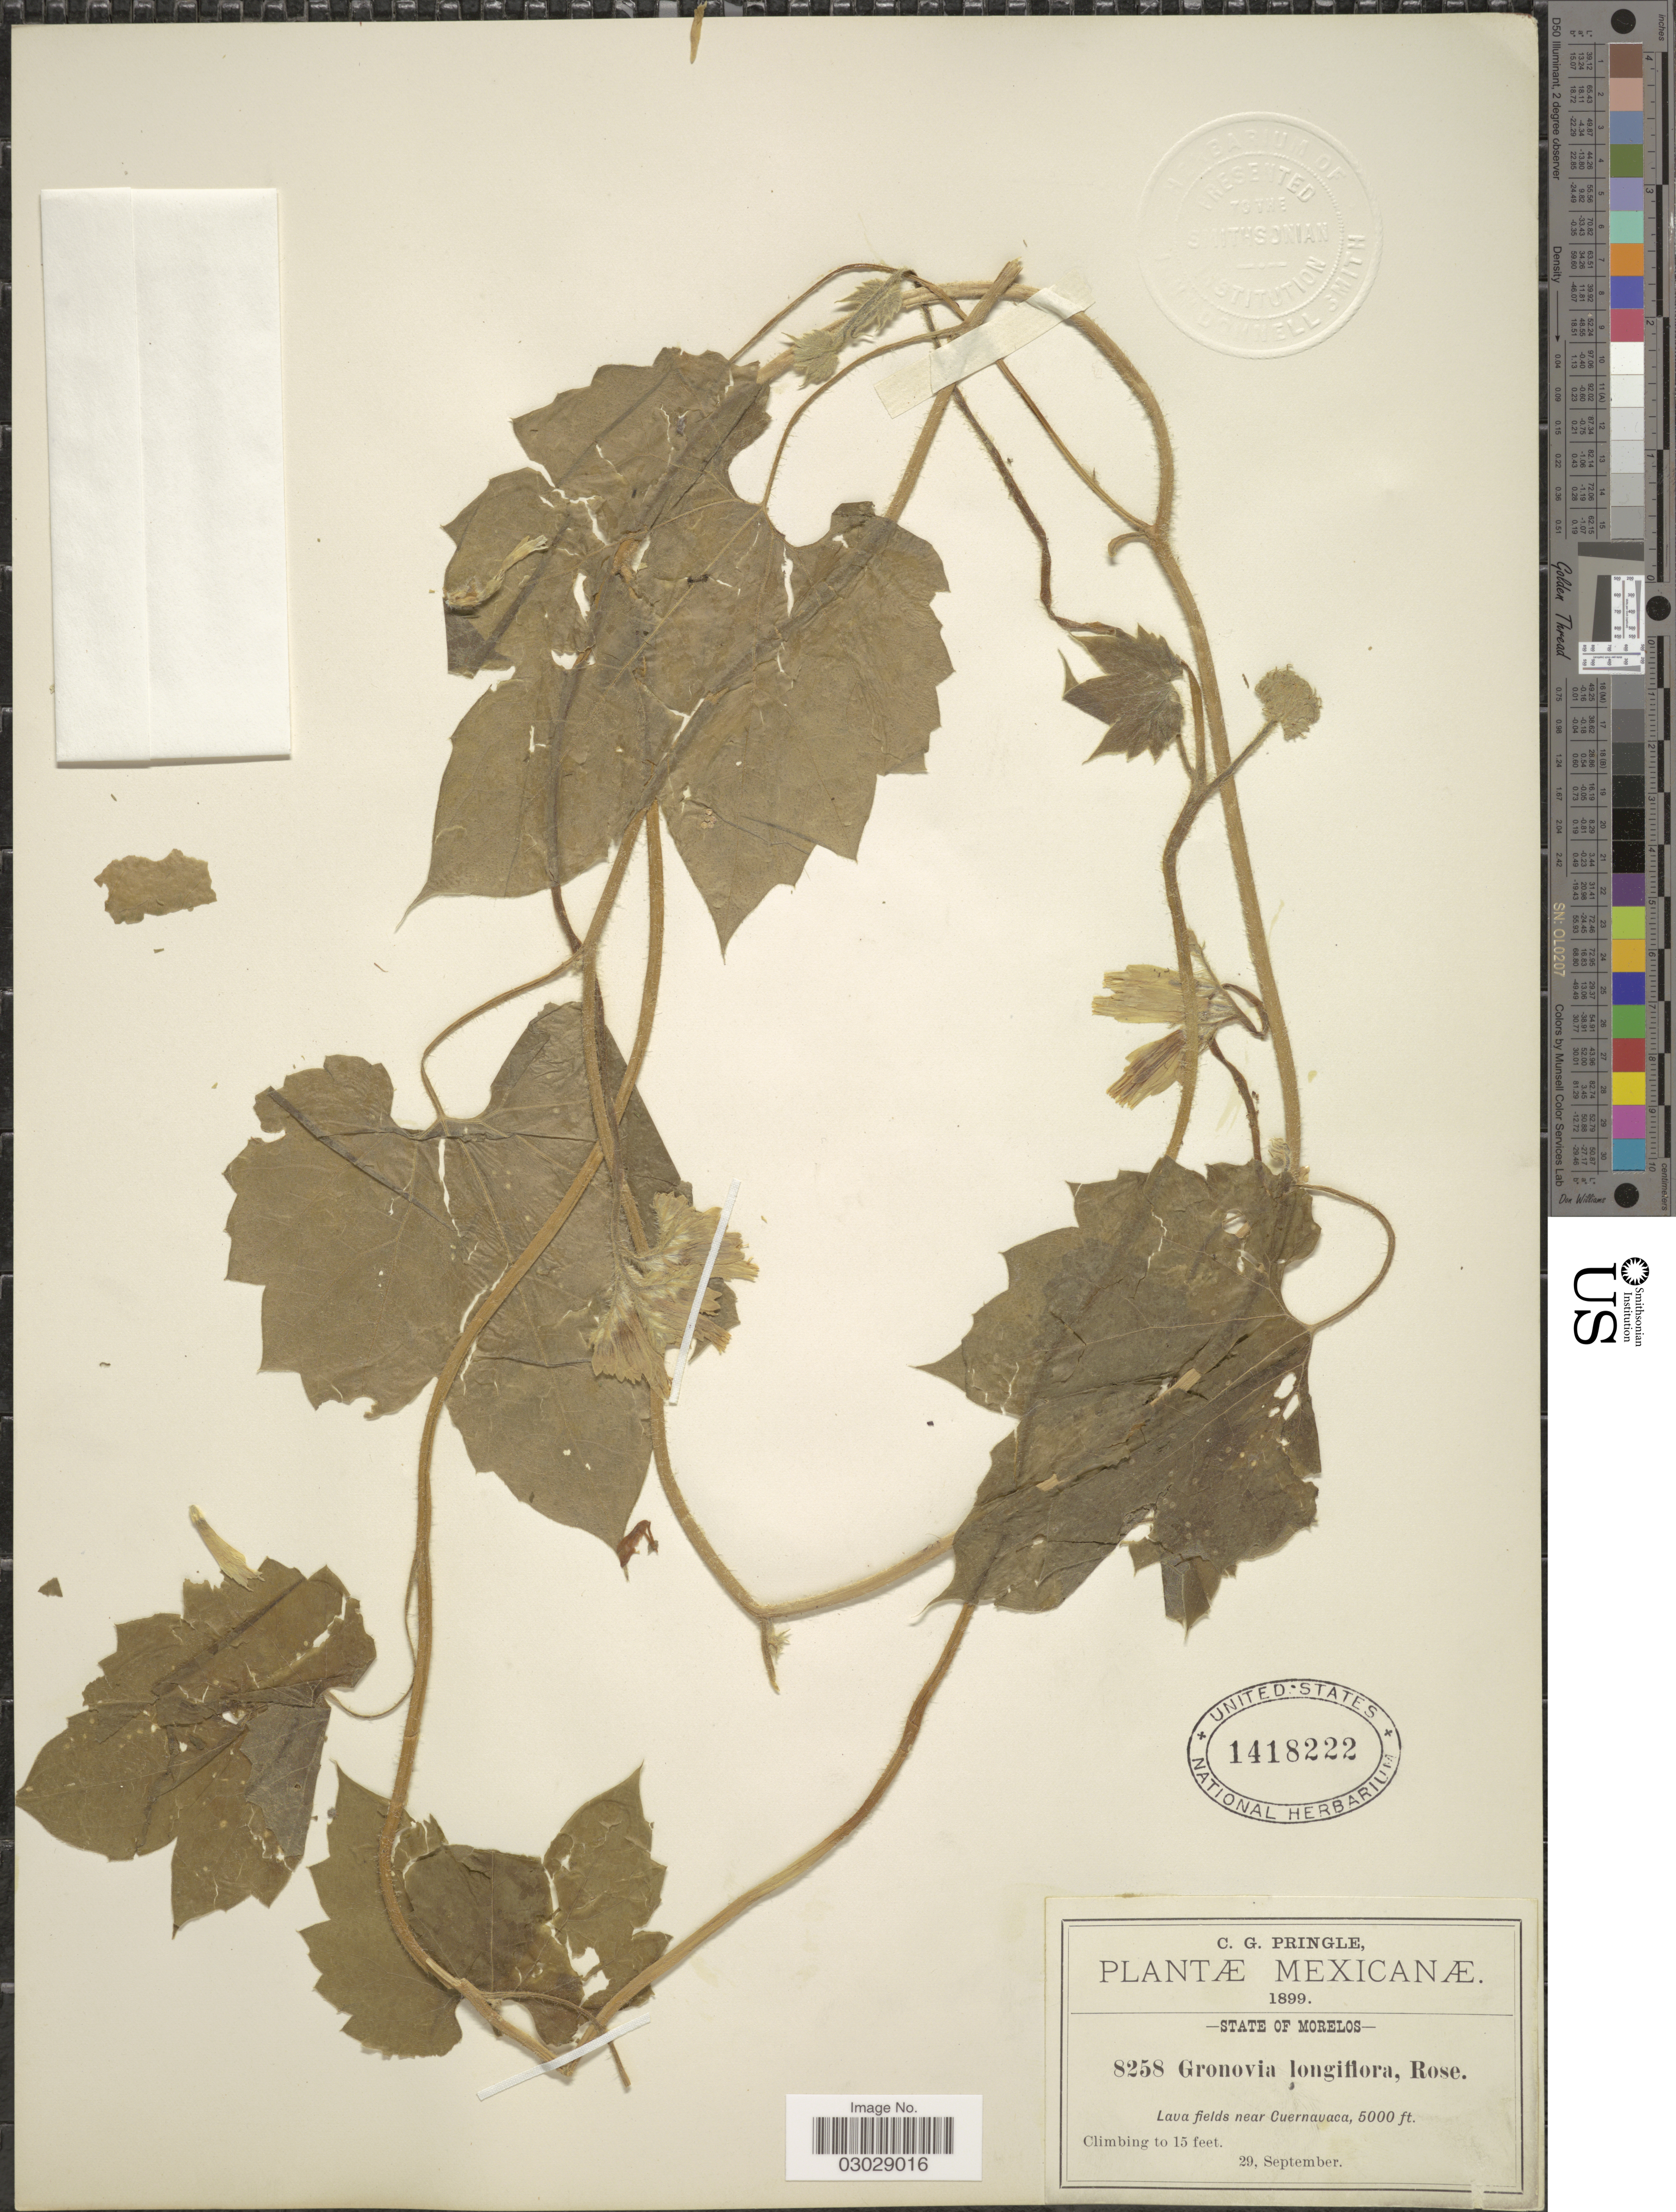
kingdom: Plantae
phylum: Tracheophyta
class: Magnoliopsida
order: Cornales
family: Loasaceae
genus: Gronovia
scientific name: Gronovia longiflora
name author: Rose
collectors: C. G. Pringle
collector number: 8258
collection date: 1899-09-29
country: Mexico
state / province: Morelos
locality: Lava fields near Cuernavaca.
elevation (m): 1524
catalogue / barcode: US 1418222